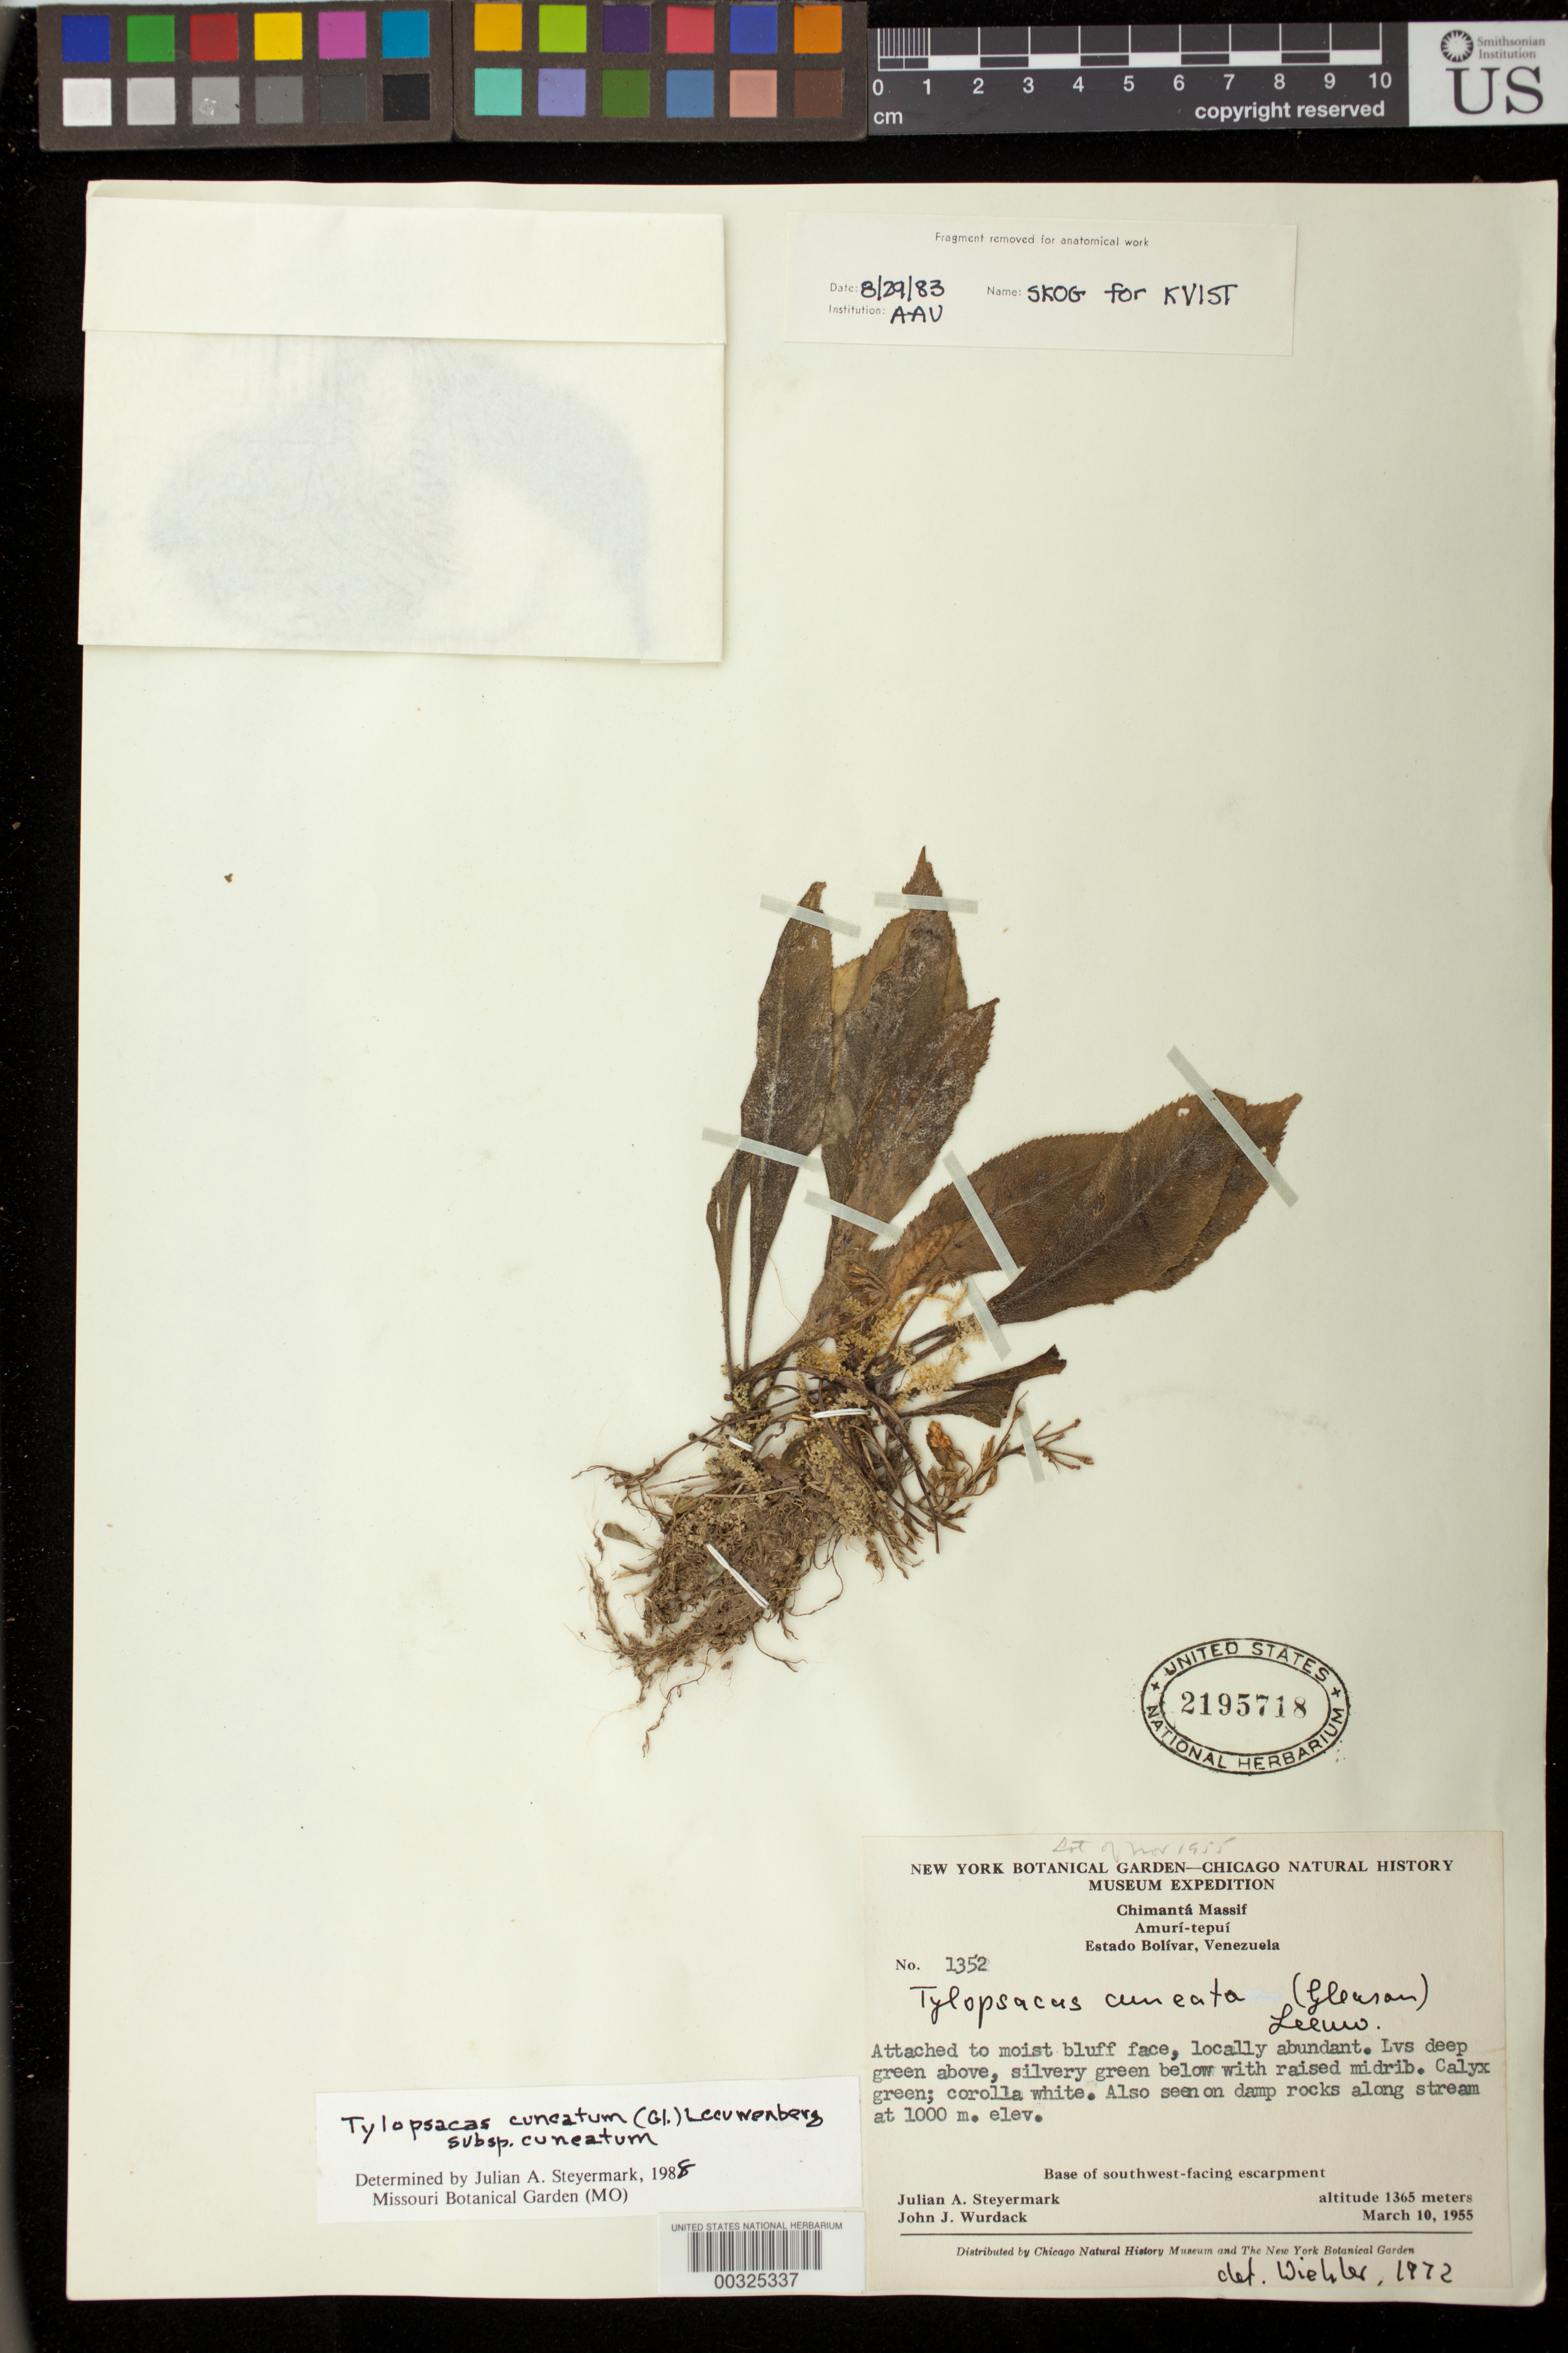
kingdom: Plantae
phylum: Tracheophyta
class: Magnoliopsida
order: Lamiales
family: Gesneriaceae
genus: Tylopsacas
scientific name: Tylopsacas cuneata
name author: (Gleason) Leeuwenb.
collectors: J. Steyermark & J. J. Wurdack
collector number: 1352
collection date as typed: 10 Mar 1955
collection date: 1955-03-10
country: Venezuela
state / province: Bolívar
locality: Chimanta Massif, Amuri-tepui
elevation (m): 1000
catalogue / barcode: US 2195718